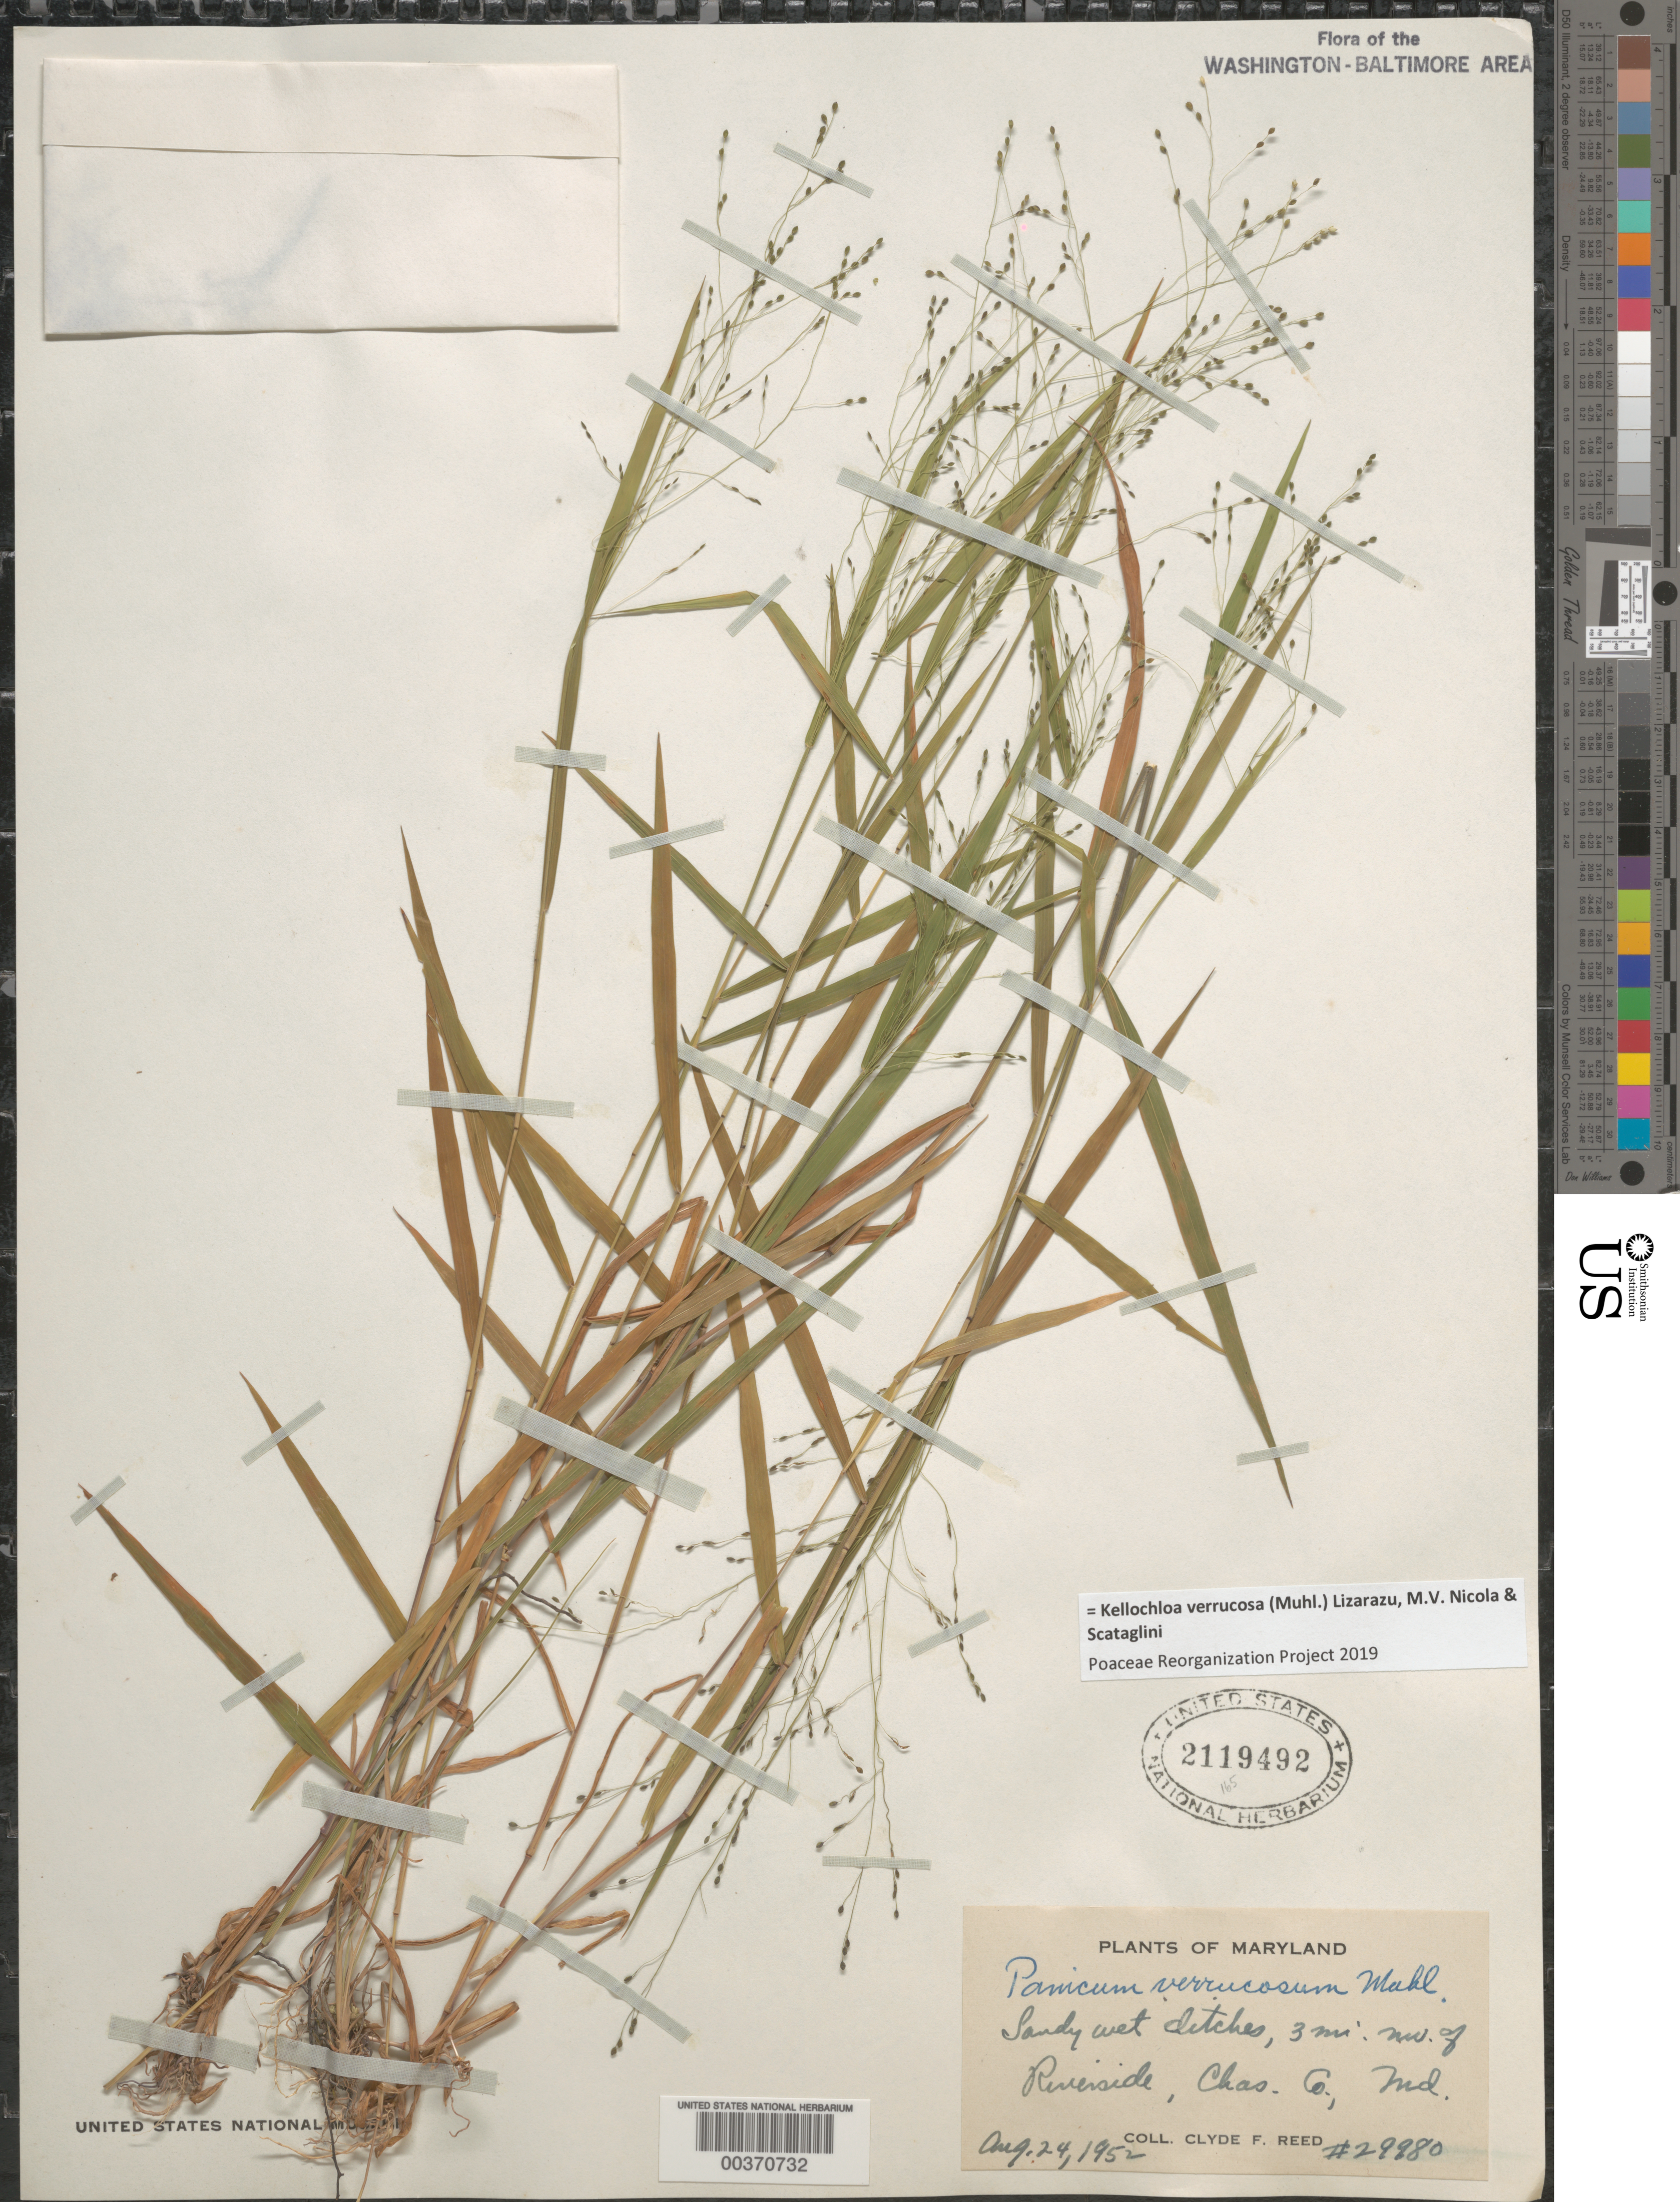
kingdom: Plantae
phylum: Tracheophyta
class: Liliopsida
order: Poales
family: Poaceae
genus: Panicum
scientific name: Panicum verrucosum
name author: Muhl.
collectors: C. F. Reed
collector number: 29980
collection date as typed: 24 Aug 1952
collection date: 1952-08-24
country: United States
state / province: Maryland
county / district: Charles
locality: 3 miles N of Riverside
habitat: Sandy wet ditches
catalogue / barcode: US 2119492